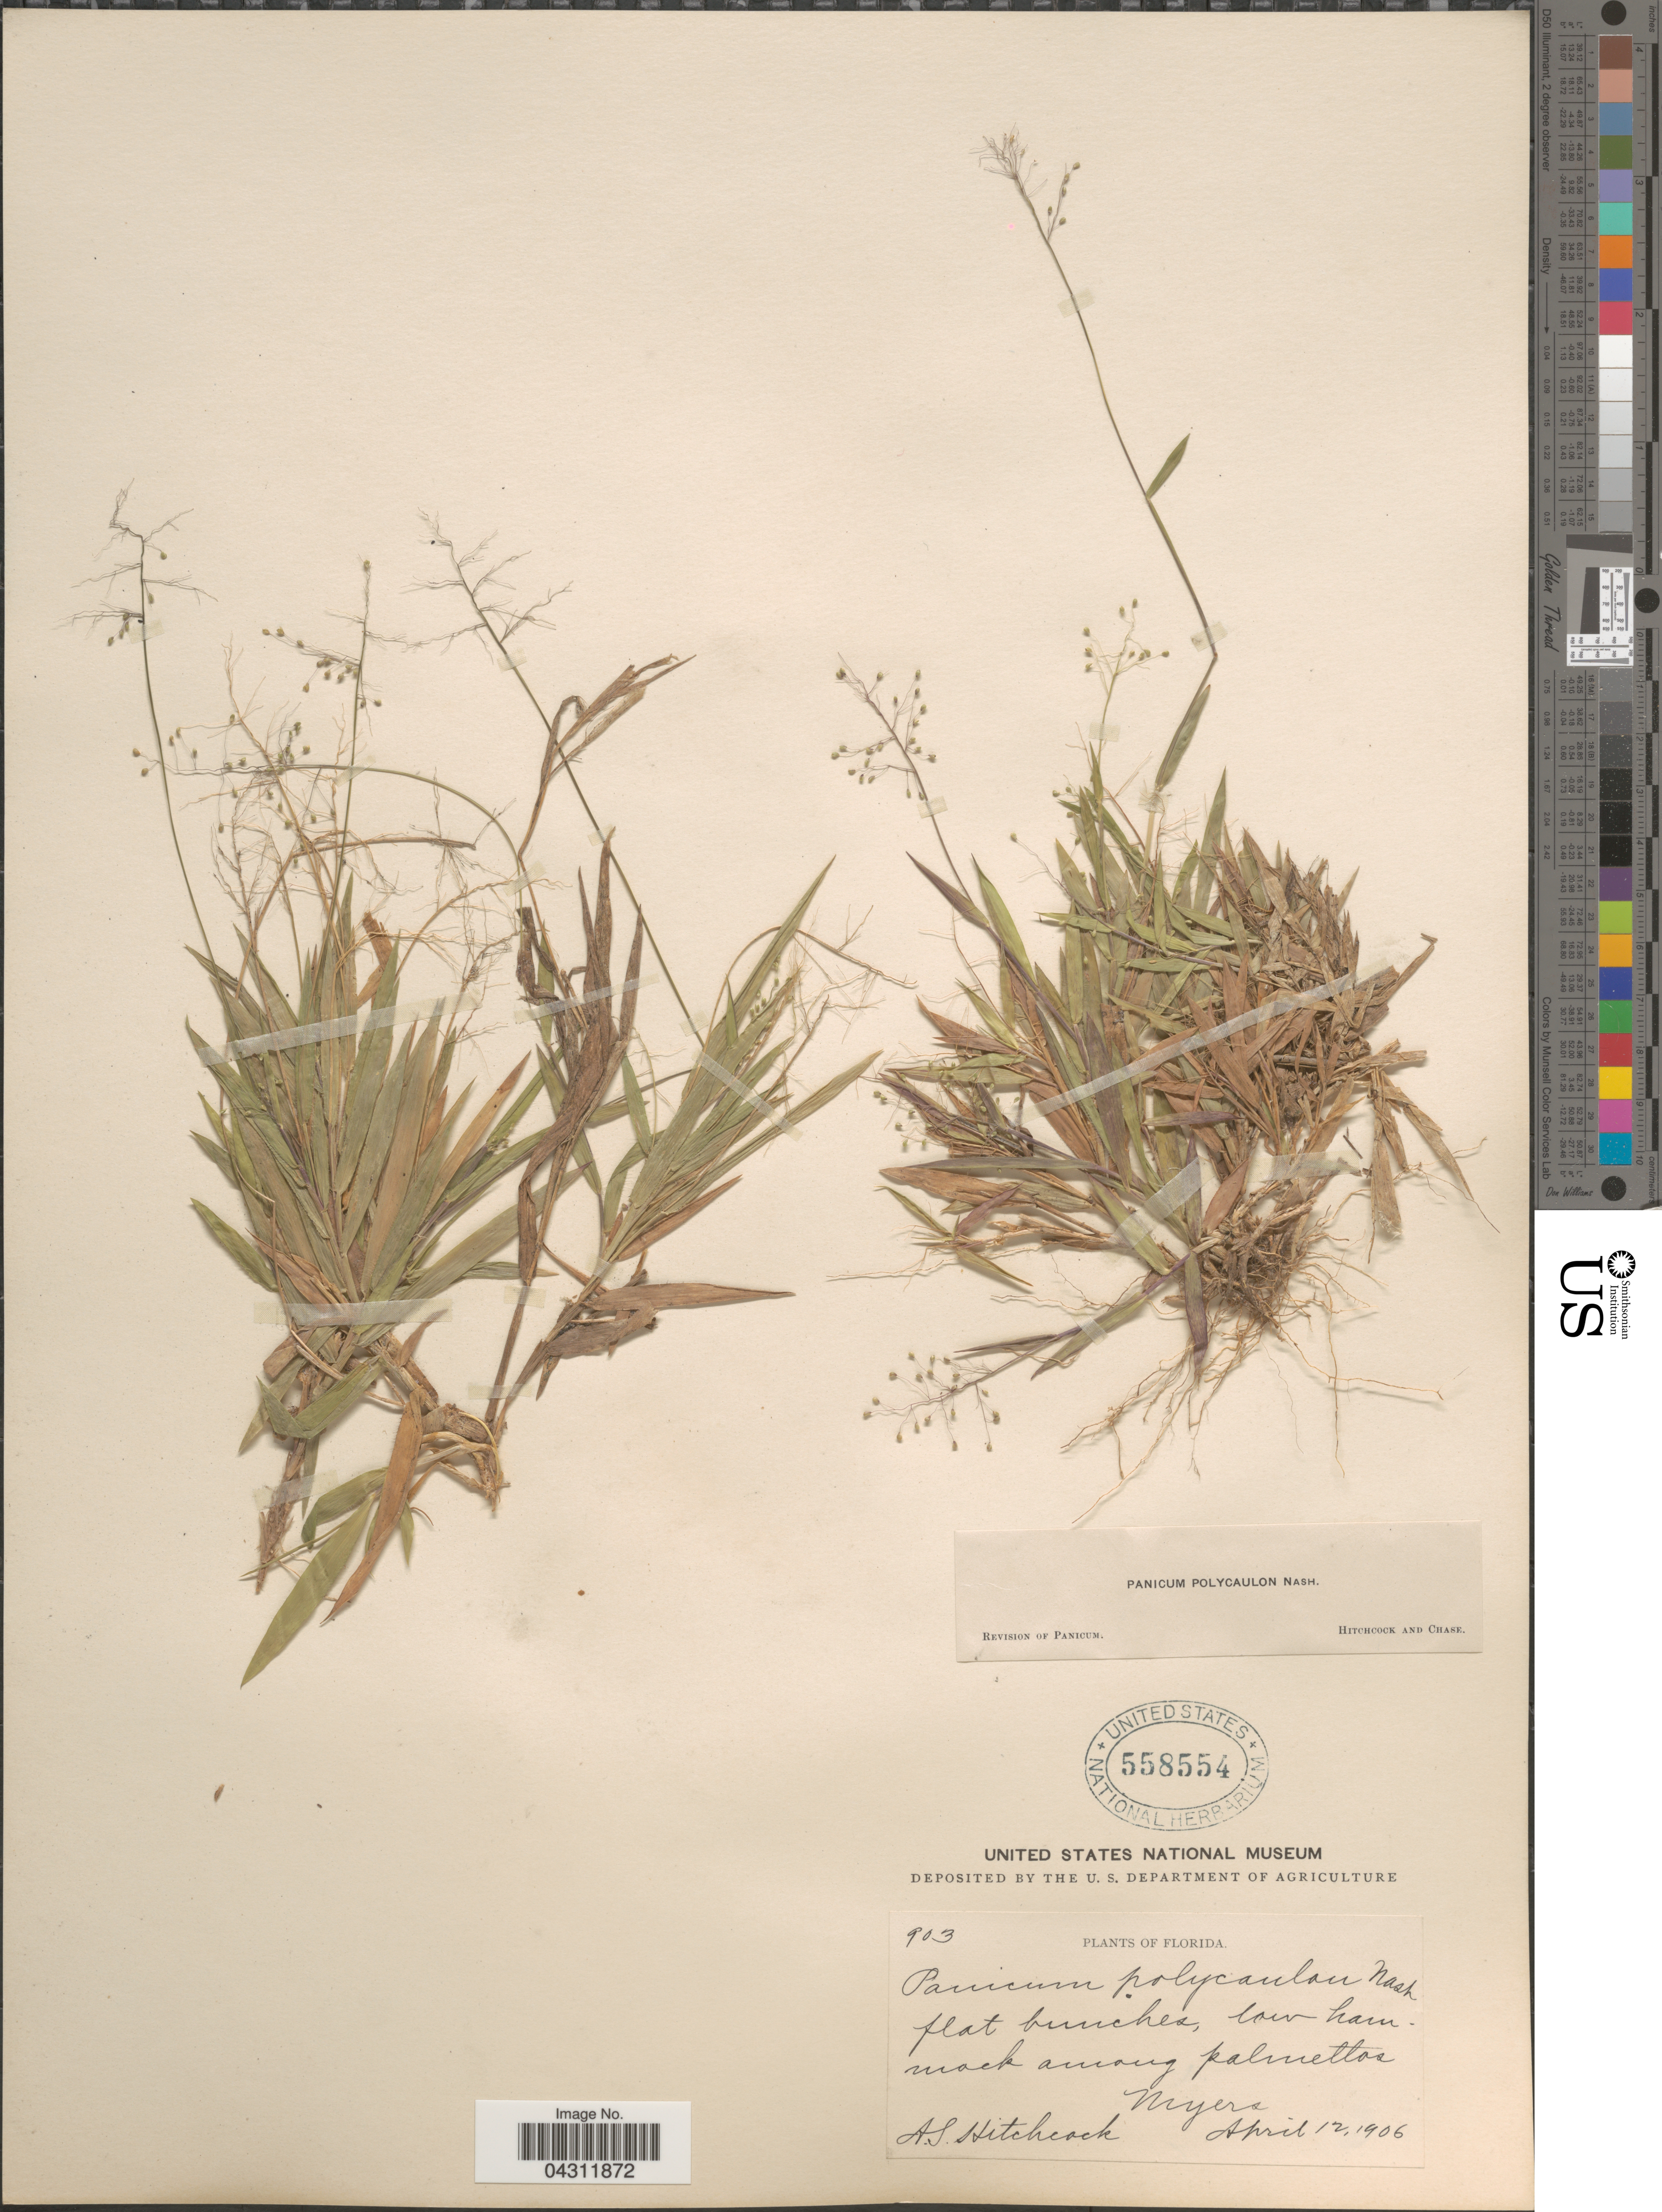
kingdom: Plantae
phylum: Tracheophyta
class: Liliopsida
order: Poales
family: Poaceae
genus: Dichanthelium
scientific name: Dichanthelium strigosum var. glabrescens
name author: (Griseb.) Freckmann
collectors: A. S. Hitchcock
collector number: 903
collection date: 1906-04-12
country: United States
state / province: Florida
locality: Myers.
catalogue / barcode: US 558554